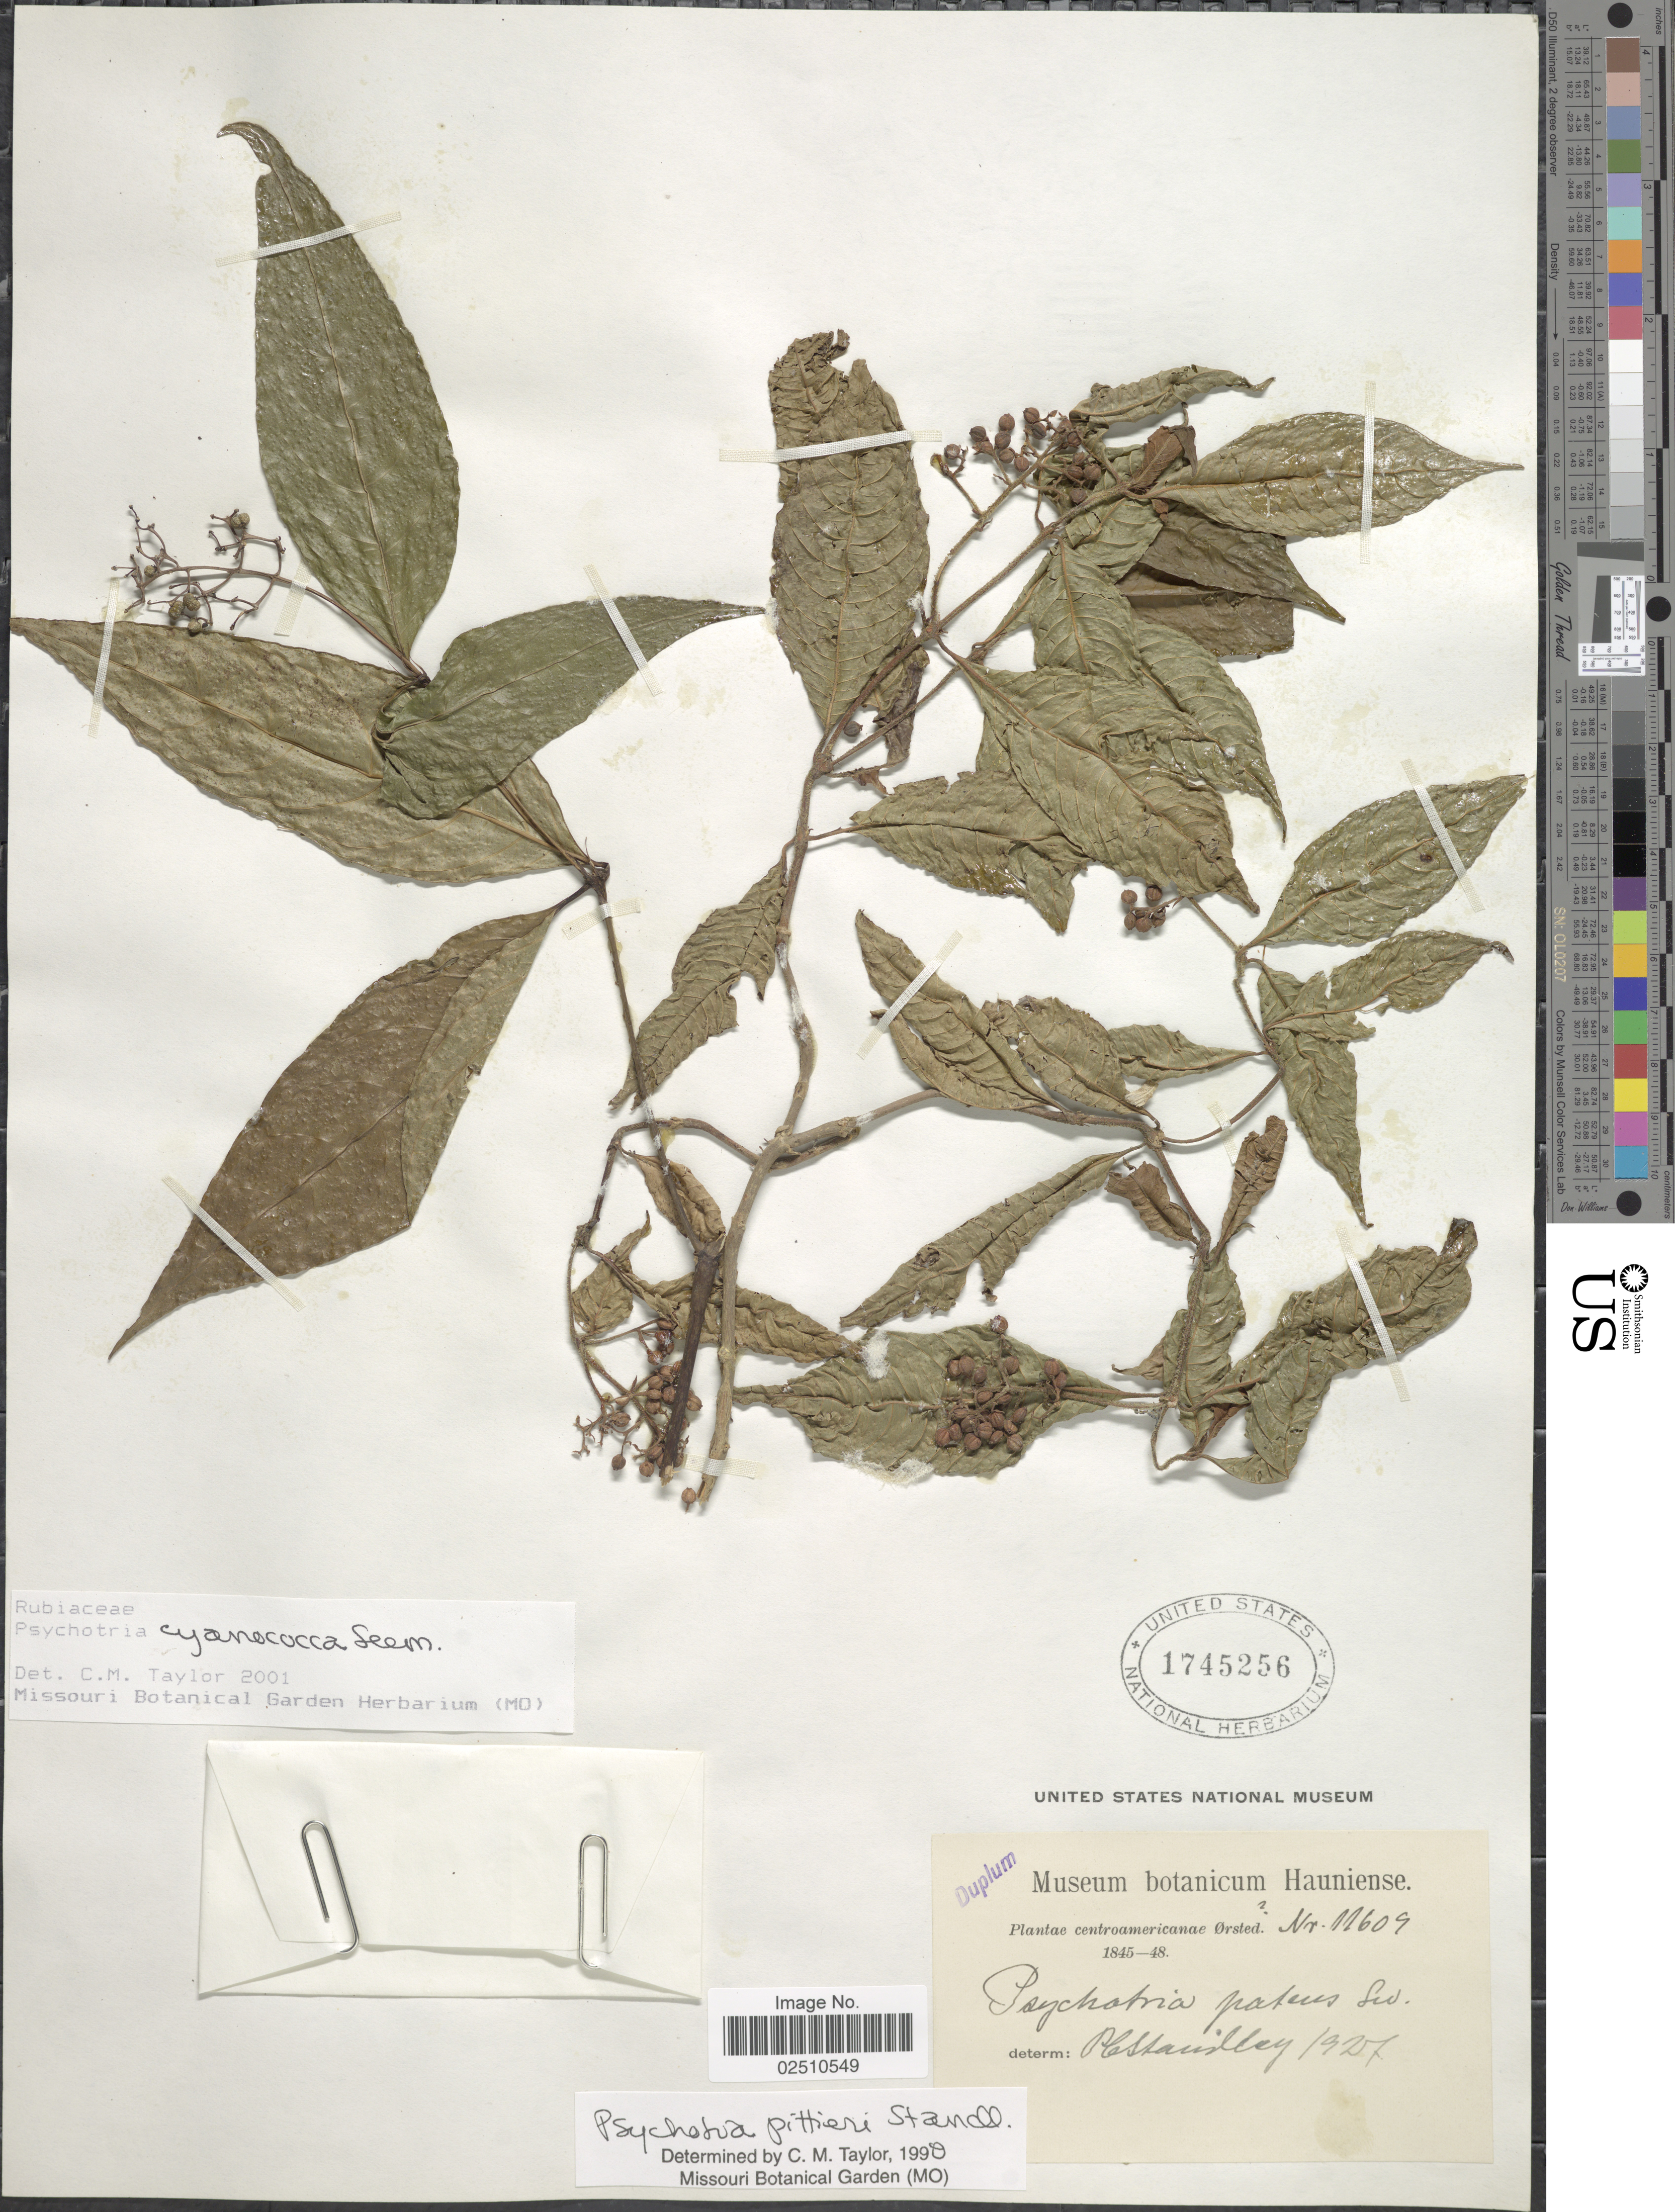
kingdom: Plantae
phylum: Tracheophyta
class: Magnoliopsida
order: Gentianales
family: Rubiaceae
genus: Psychotria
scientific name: Psychotria cyanococca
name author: Seem. ex Dombrain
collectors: Ørsted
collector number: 11609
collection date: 1845/1848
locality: Centroamericanae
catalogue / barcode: US 1745256